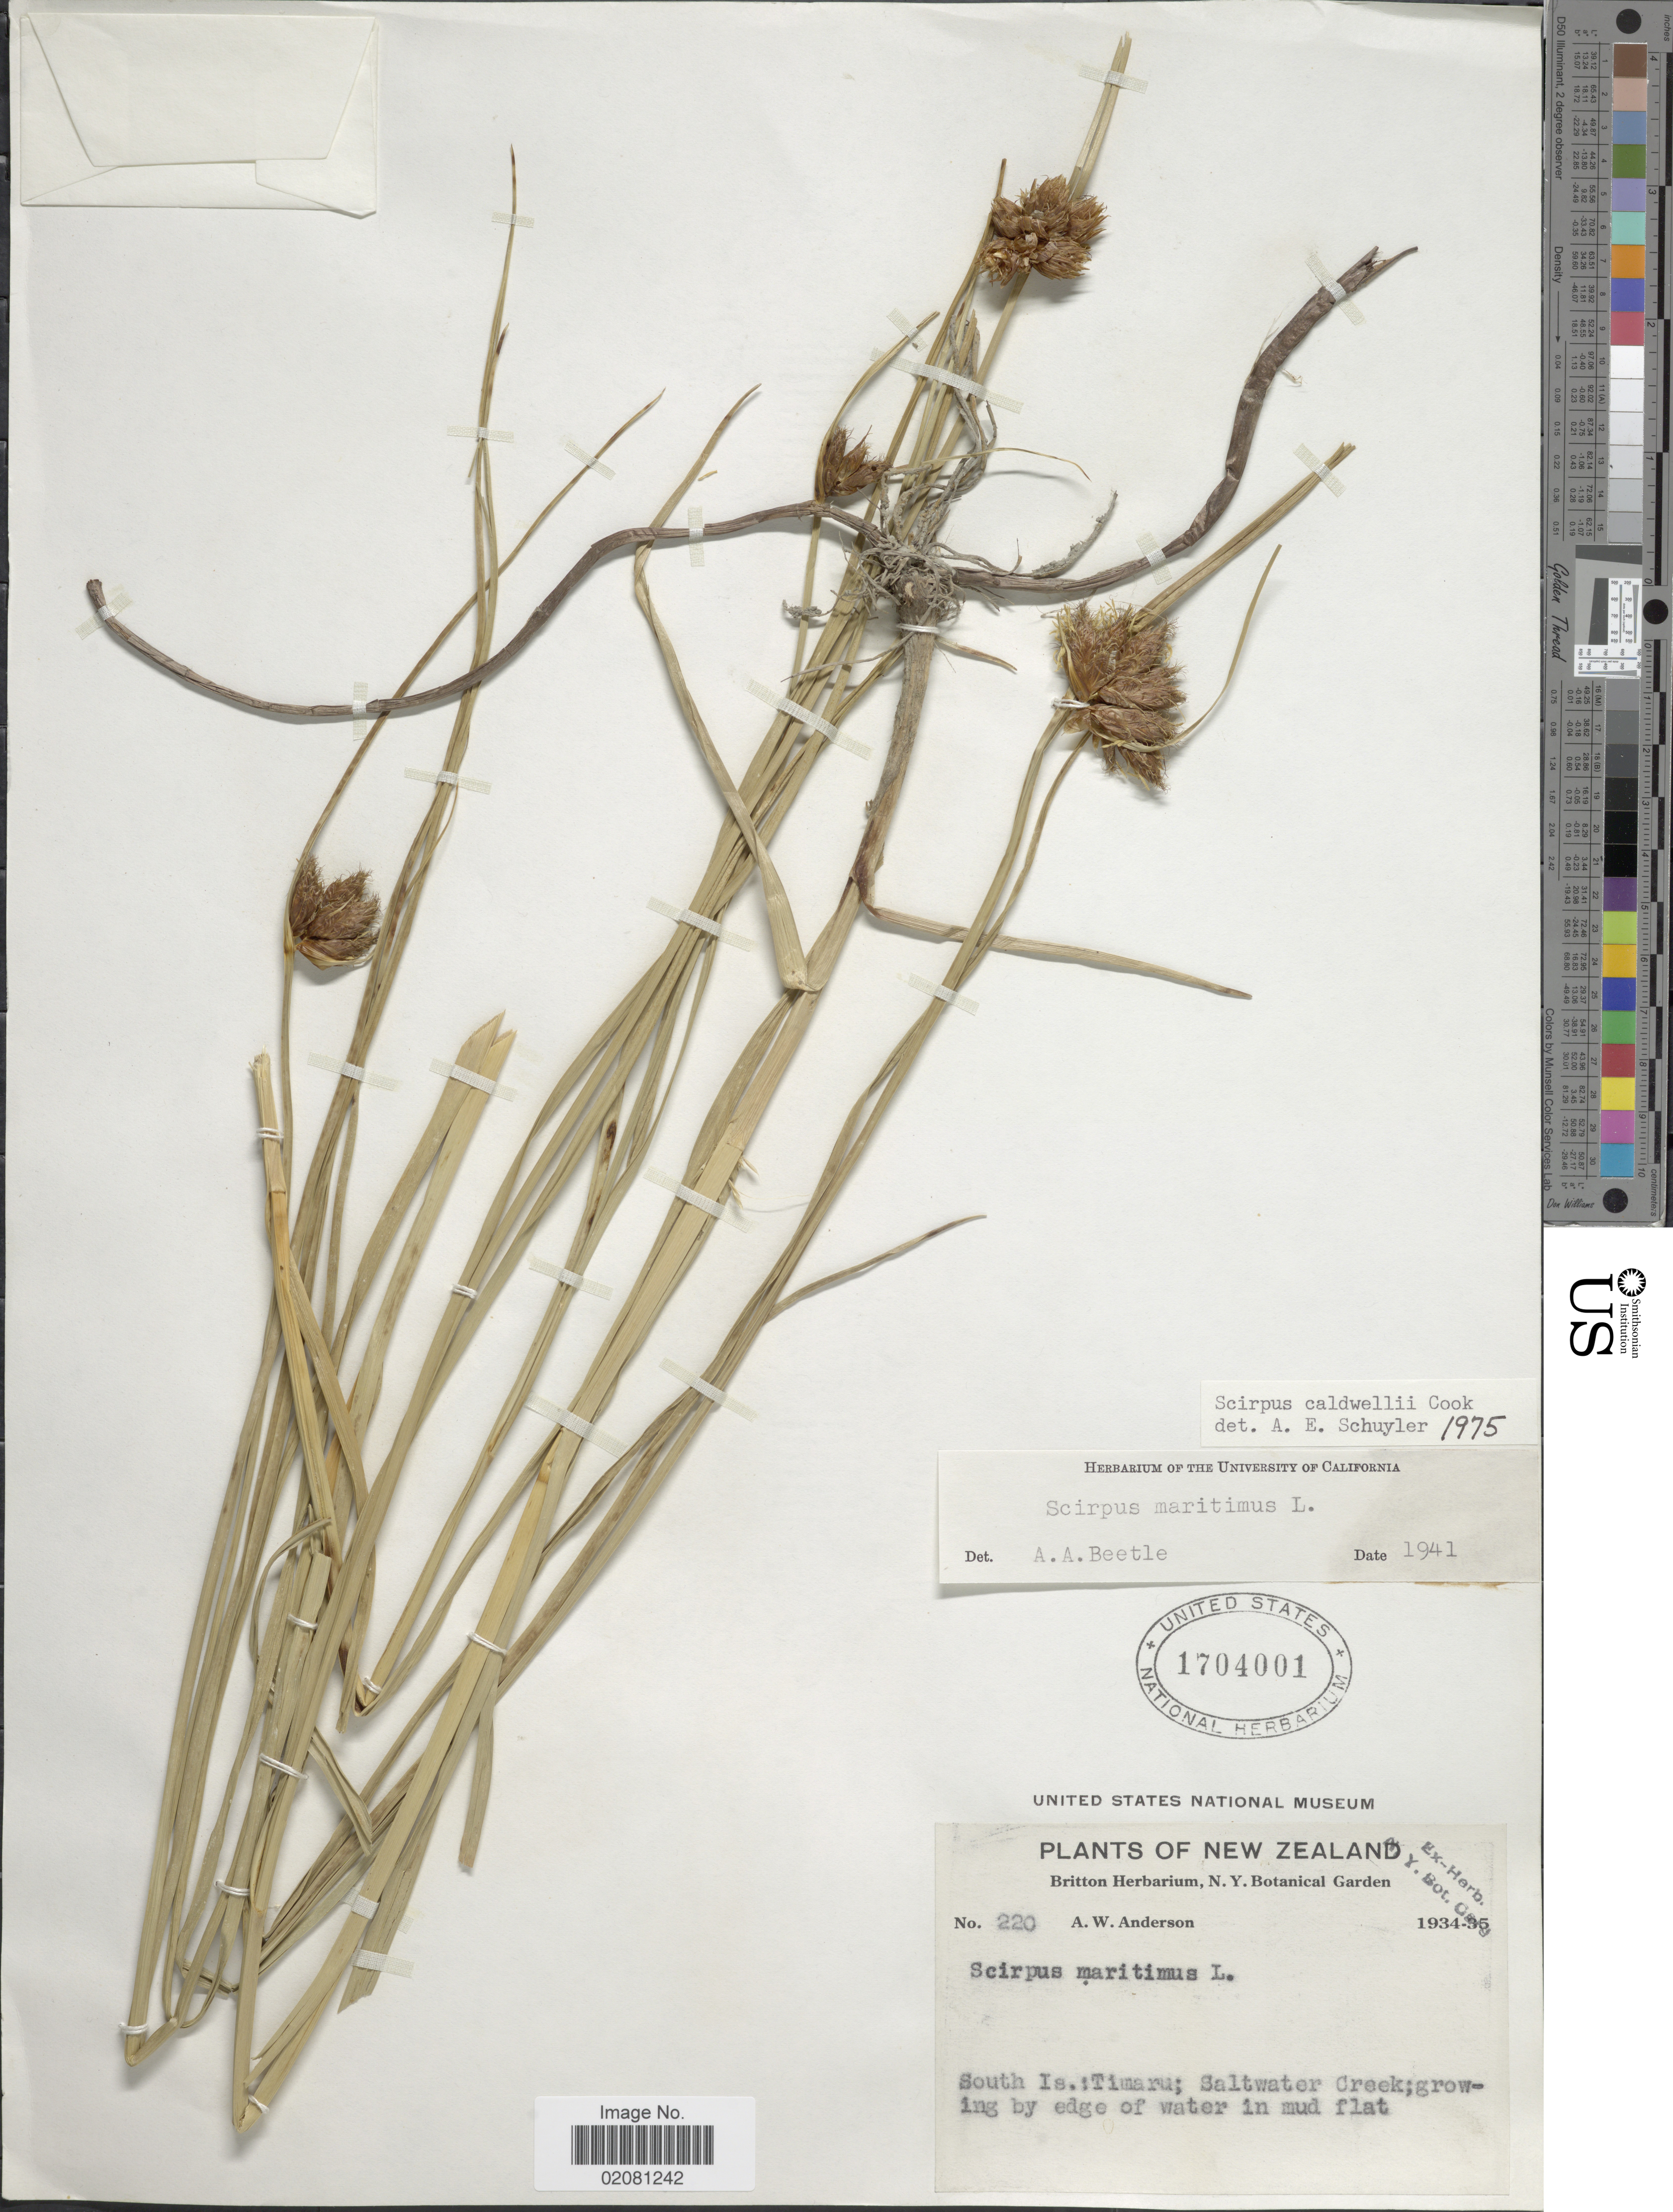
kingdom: Plantae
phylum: Tracheophyta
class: Liliopsida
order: Poales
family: Cyperaceae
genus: Bolboschoenus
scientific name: Bolboschoenus caldwellii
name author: (V.J. Cook) Soják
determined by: Strong, Mark T., (BOT), Smithsonian Institution - National Museum of Natural History (UNITED STATES)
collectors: A. W. Anderson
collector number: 220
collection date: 1934/1935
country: New Zealand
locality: South Is.: Timaru; Saltwater Creek; growing by edge of water in mud flat.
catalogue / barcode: US 1704001